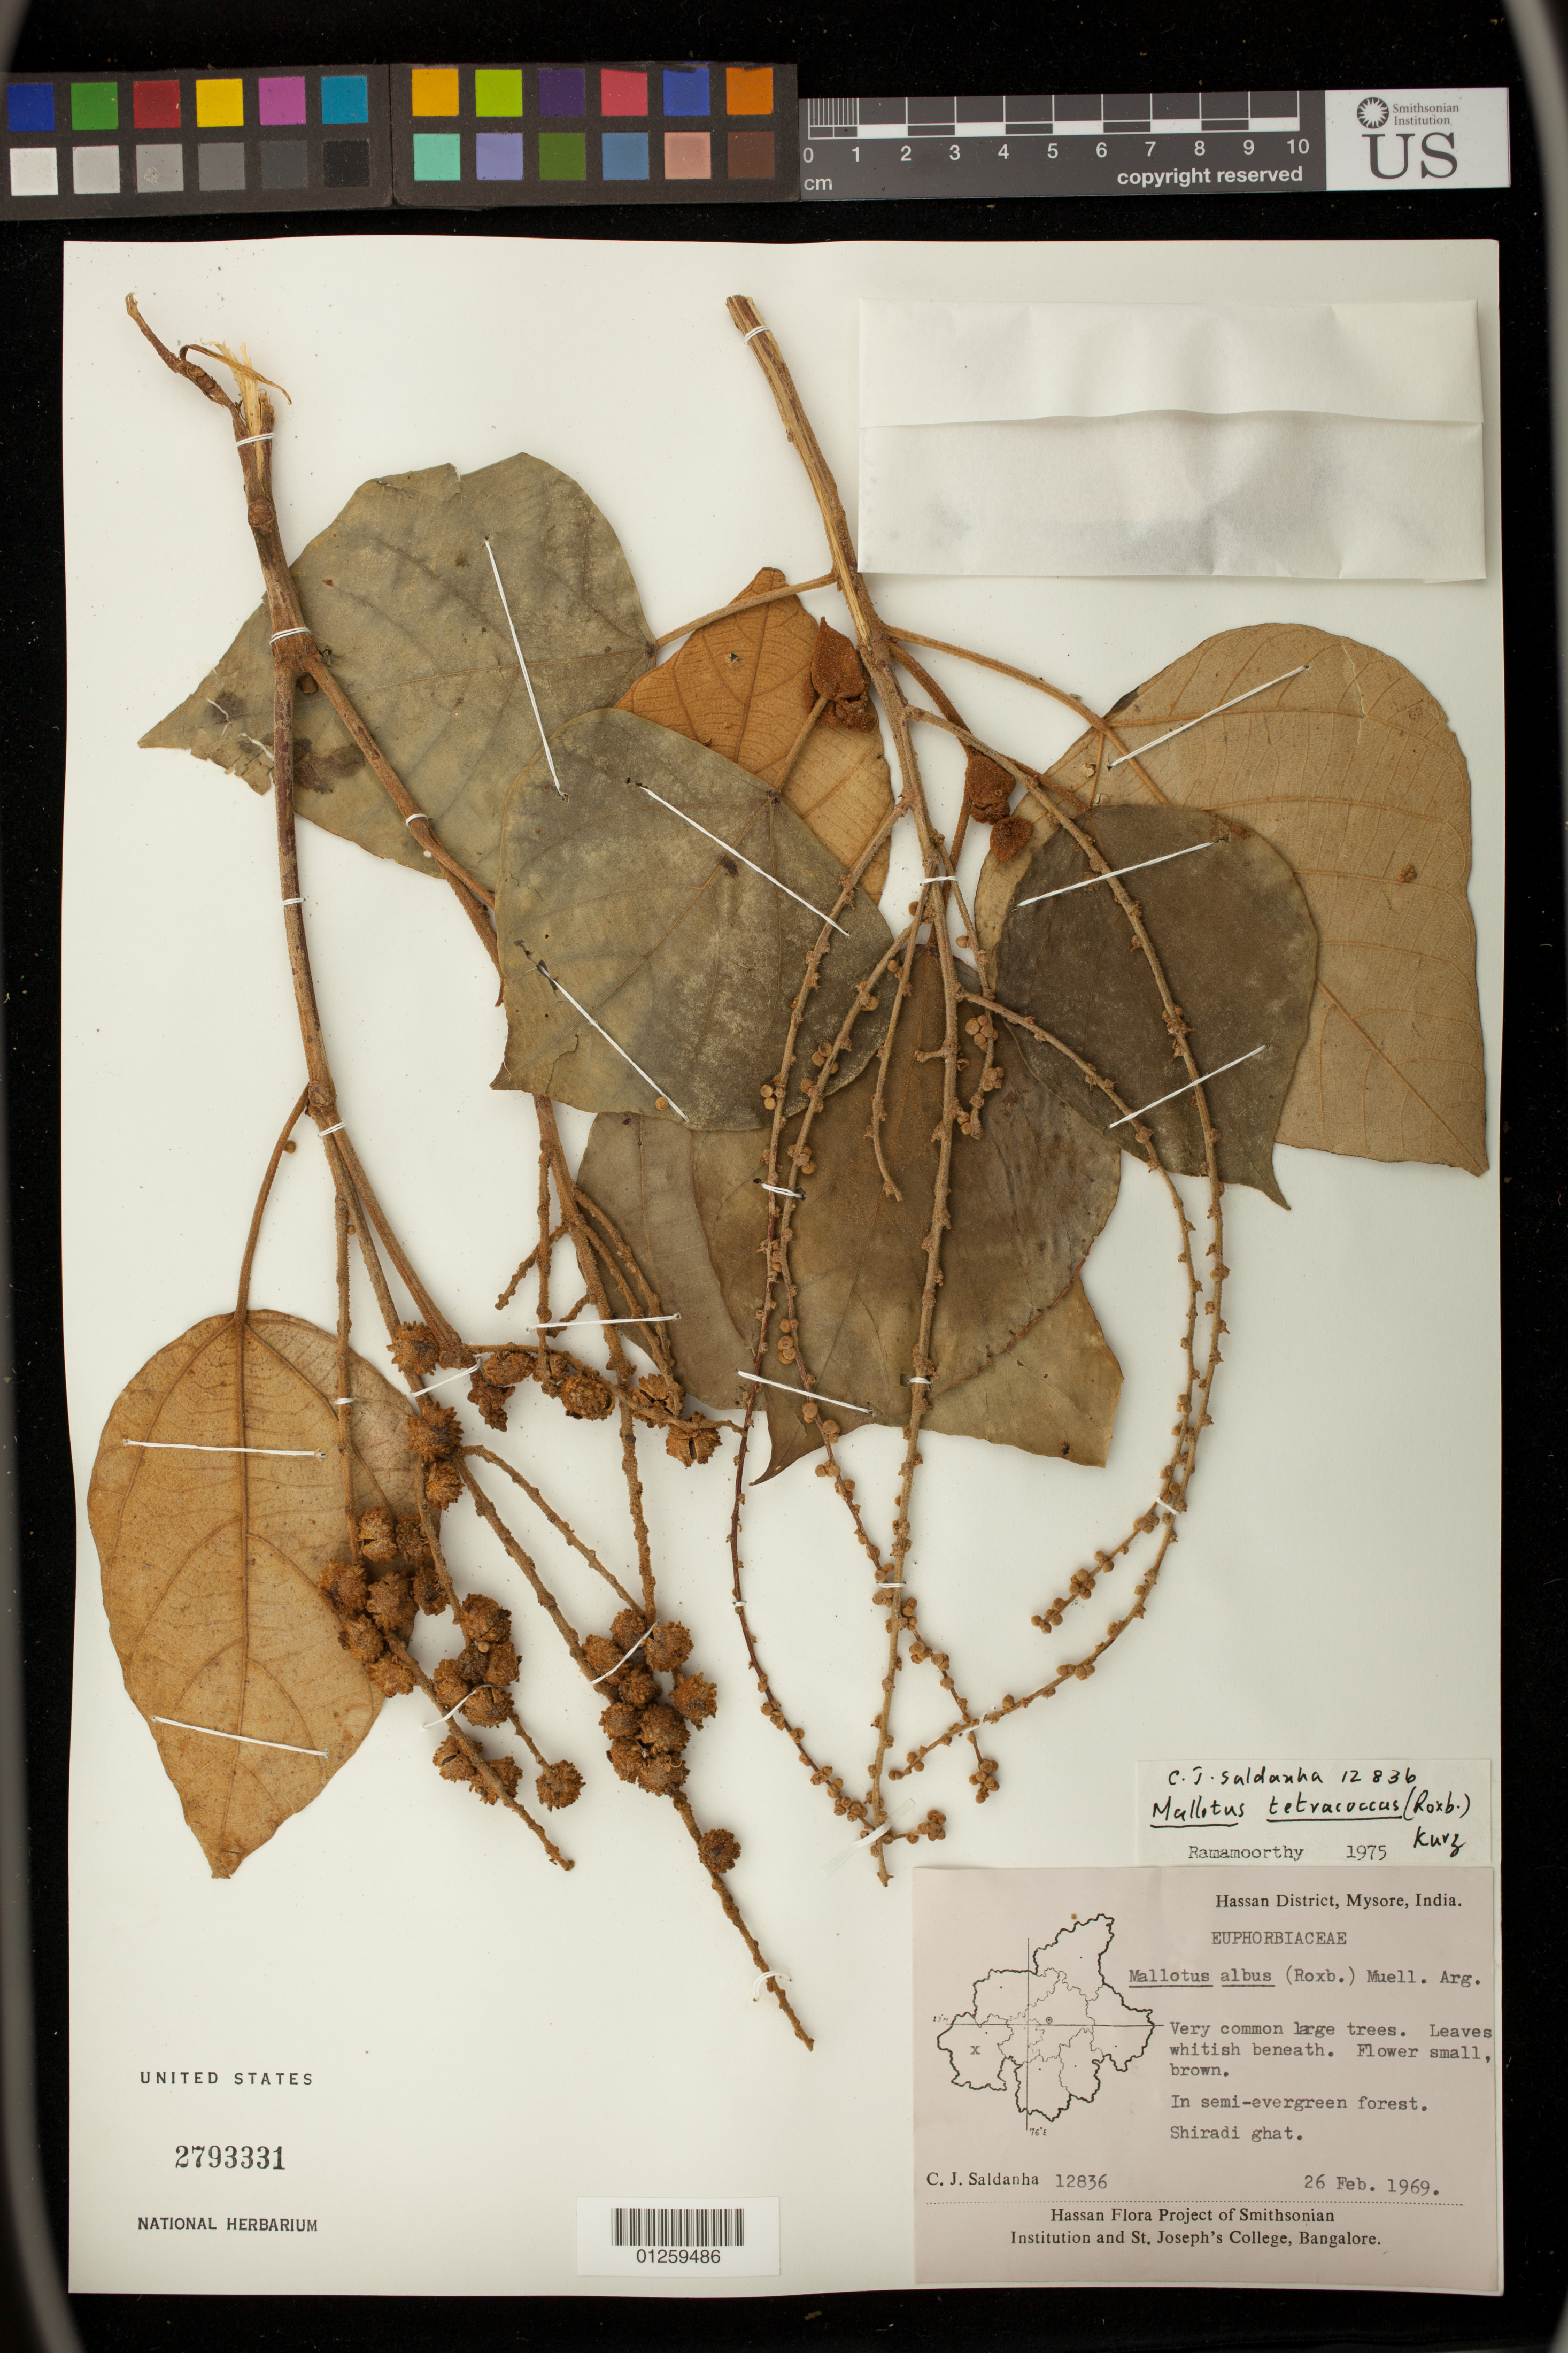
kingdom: Plantae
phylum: Tracheophyta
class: Magnoliopsida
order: Malpighiales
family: Euphorbiaceae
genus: Mallotus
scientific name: Mallotus tetracoccus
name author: (Roxb.) Kurz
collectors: C. J. Saldanha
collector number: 12836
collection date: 1969-02-26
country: India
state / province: Karnataka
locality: Hassan District, Mysore,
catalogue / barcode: US 2793331